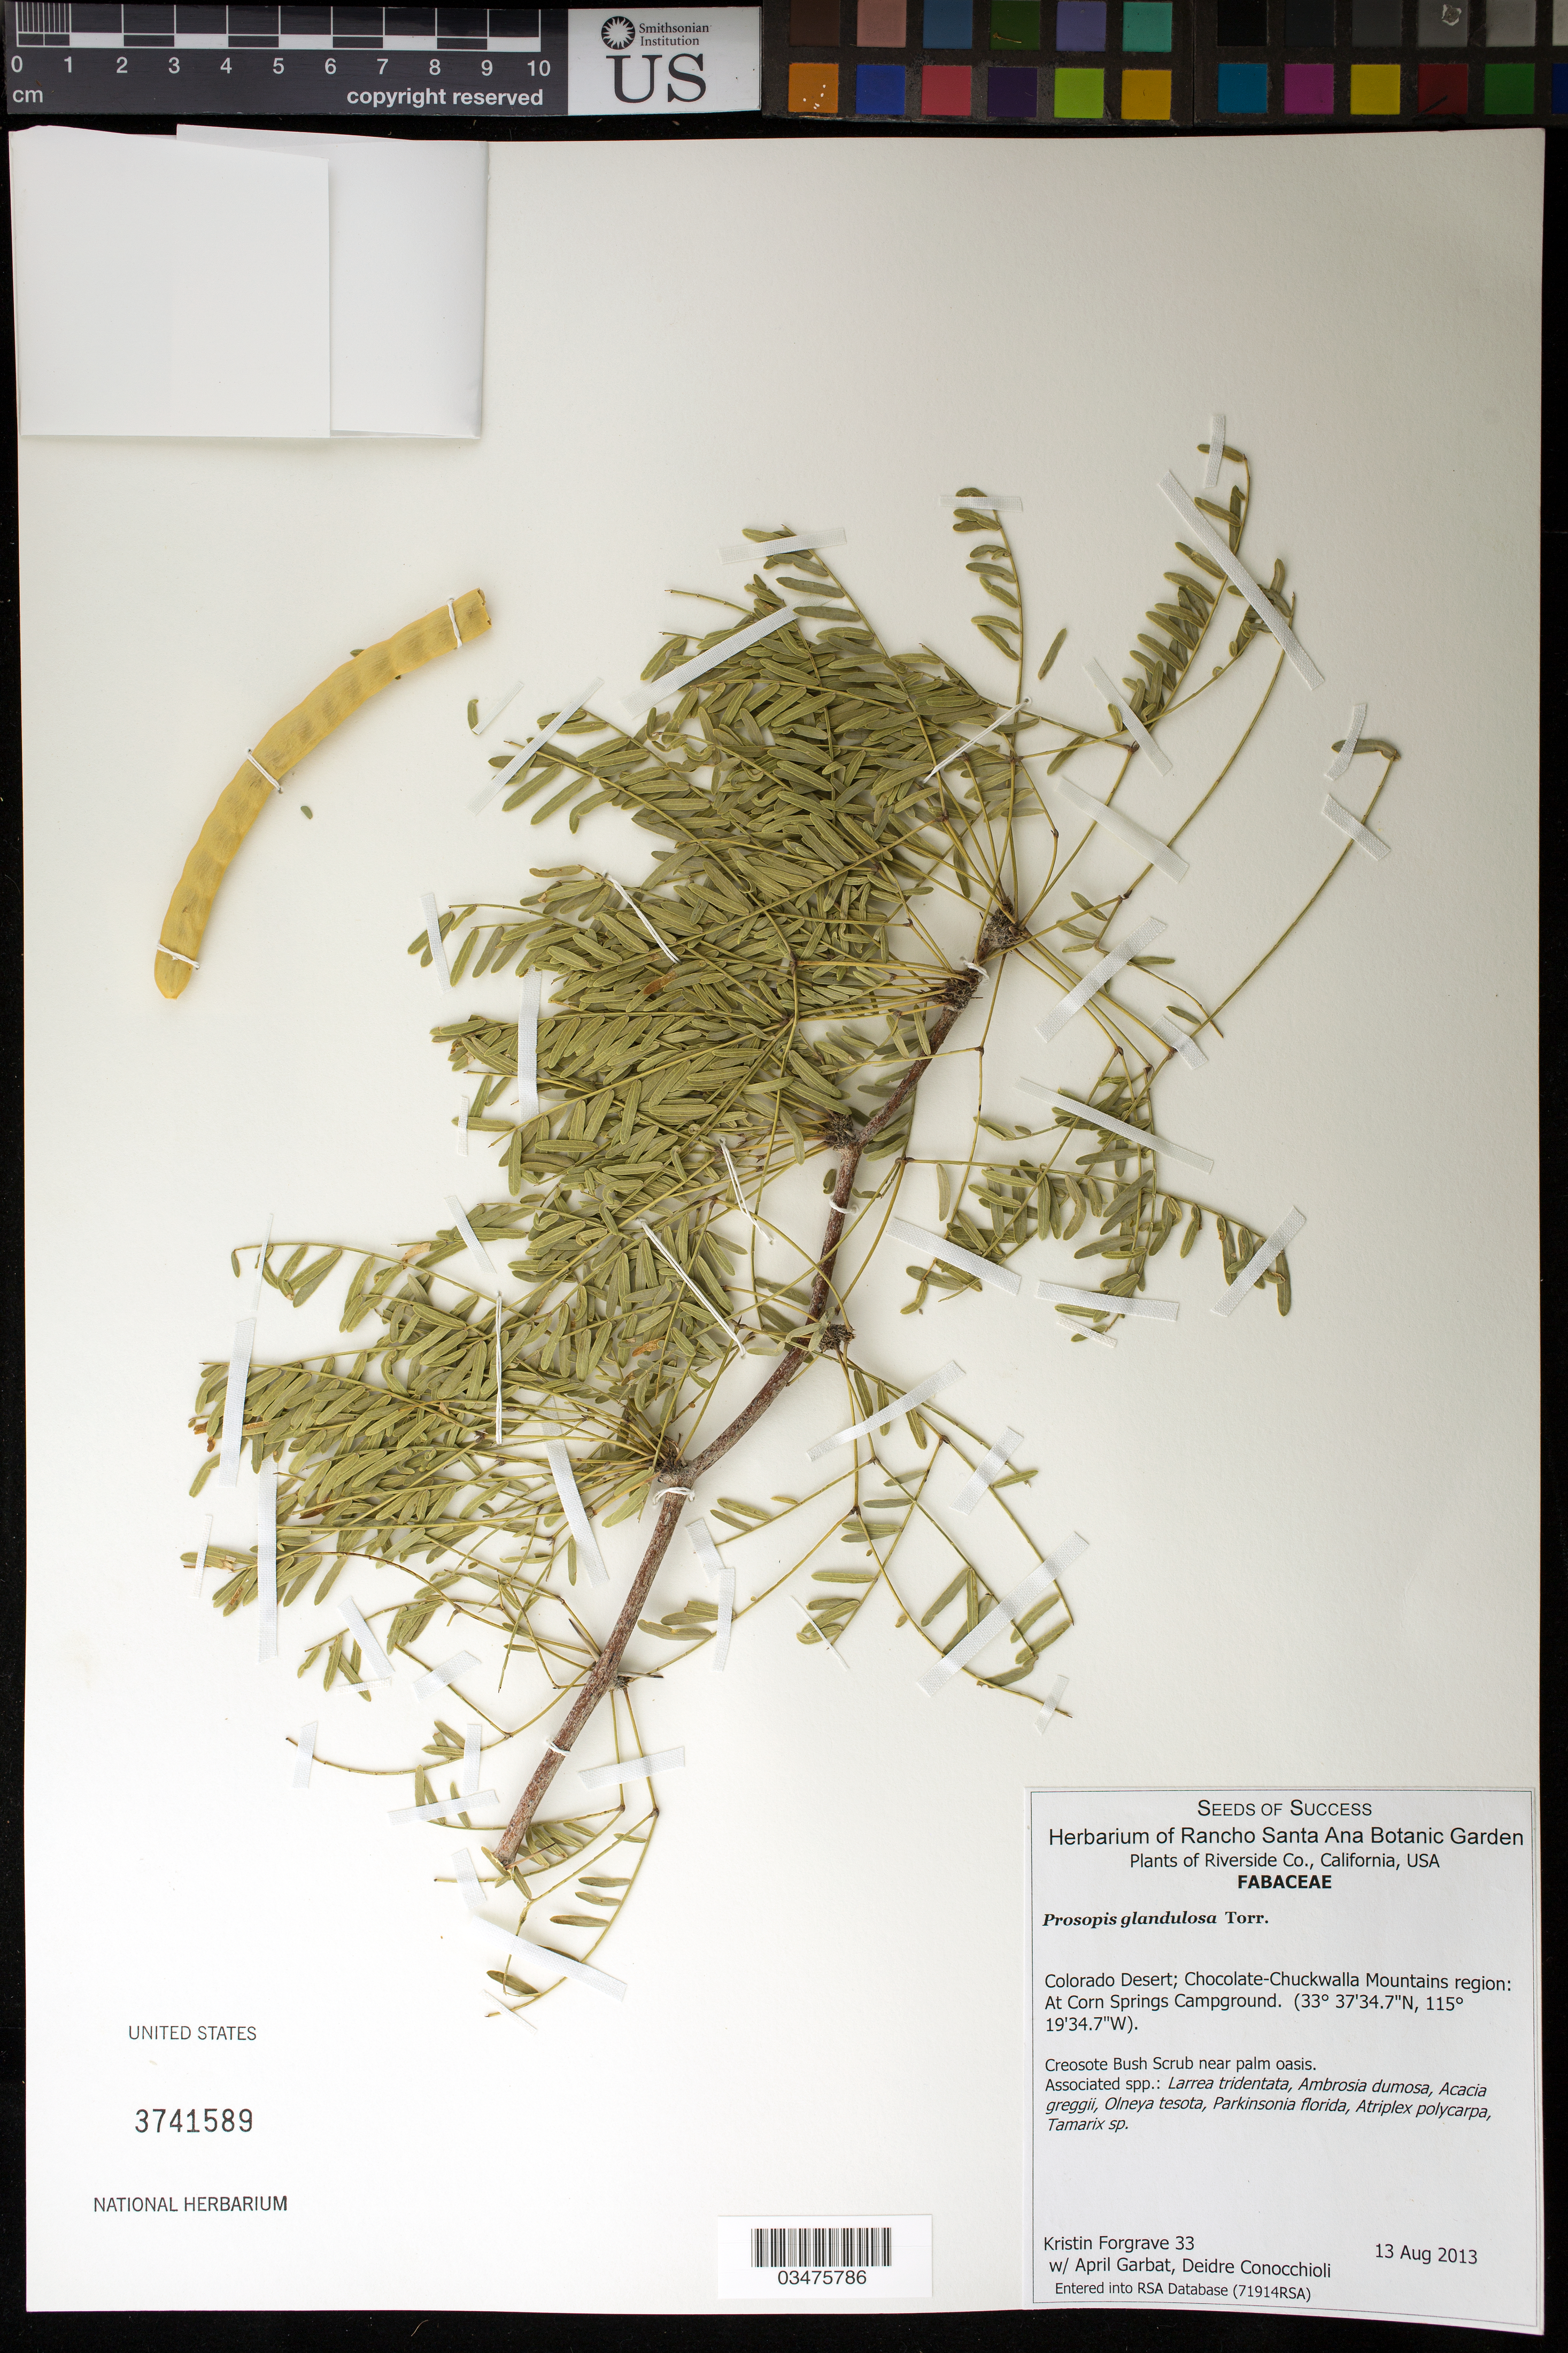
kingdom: Plantae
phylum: Tracheophyta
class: Magnoliopsida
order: Fabales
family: Fabaceae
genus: Neltuma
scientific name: Neltuma glandulosa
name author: (Torr.) Britton & Rose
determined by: Strong, Mark T., (BOT), Smithsonian Institution - National Museum of Natural History (UNITED STATES)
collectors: K. Forgrave, D. Conocchioli & A. Garbat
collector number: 33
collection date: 2013-08-13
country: United States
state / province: California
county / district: Riverside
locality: Colorado Desert. Chocolate-Chuckwalla Mountain region, at Corn Springs Campground.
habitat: Creosote Bush Scrub near palm oasis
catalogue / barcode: US 3741589